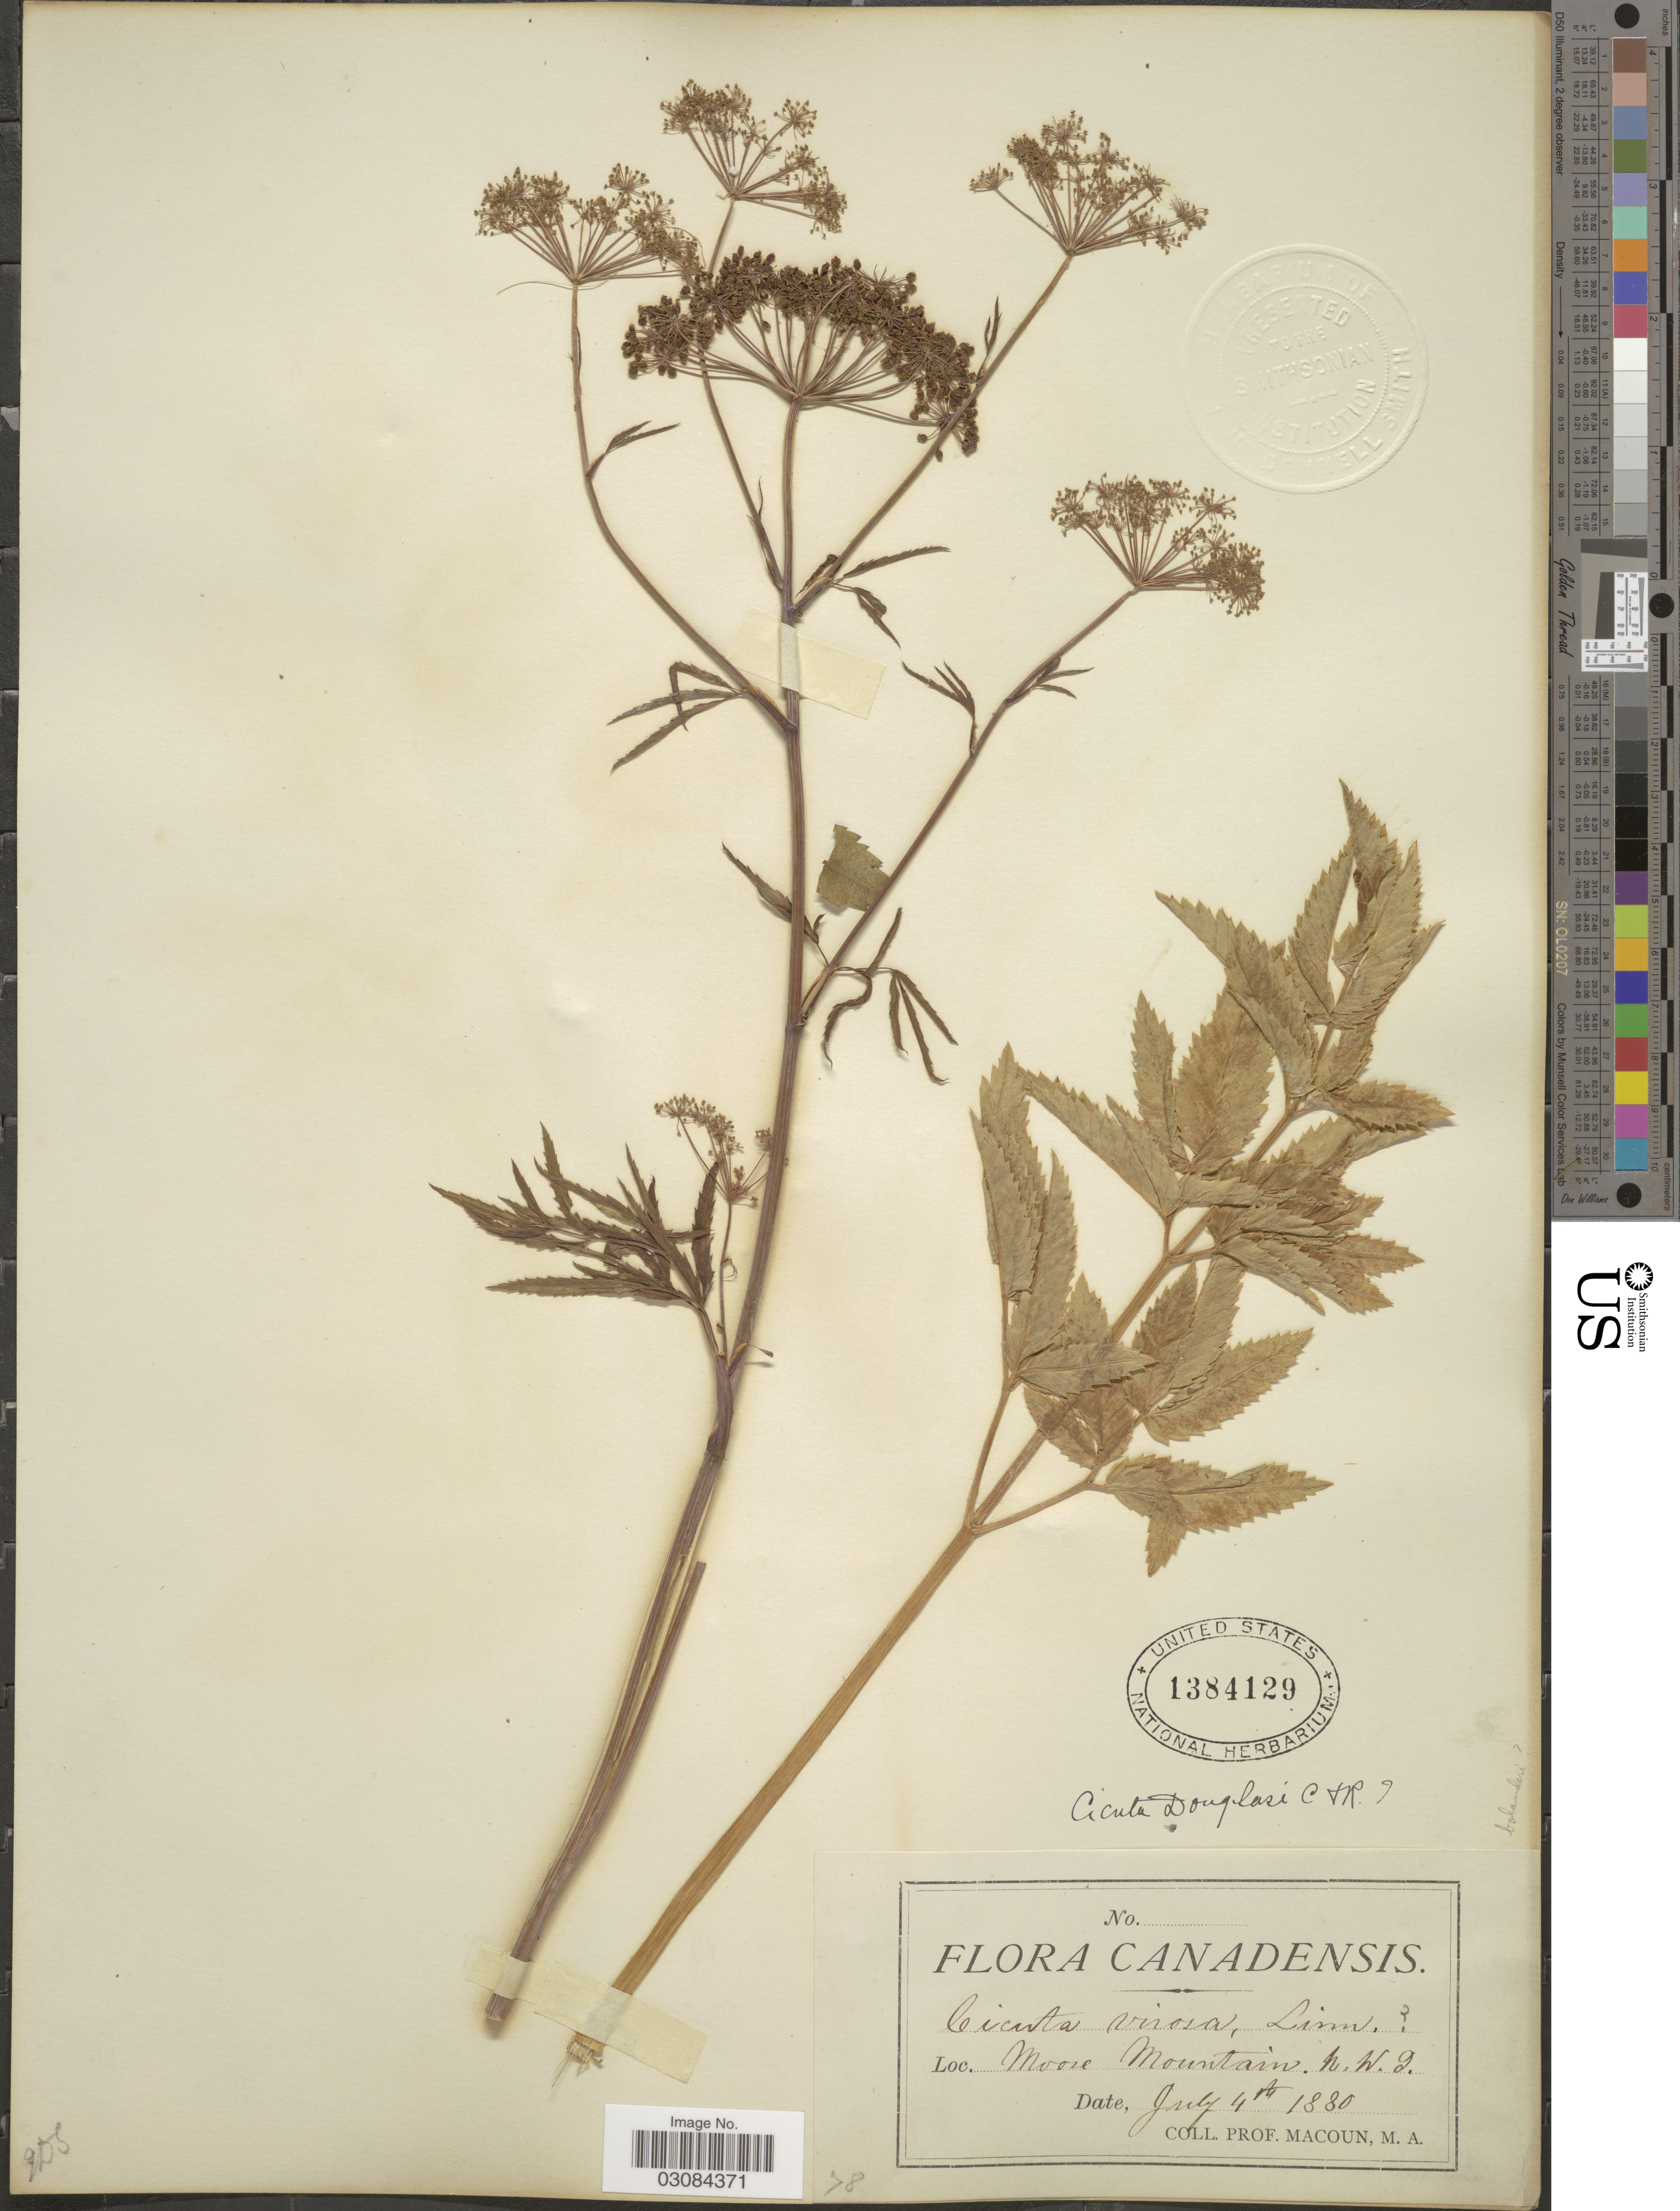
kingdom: Plantae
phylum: Tracheophyta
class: Magnoliopsida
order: Apiales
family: Apiaceae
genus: Cicuta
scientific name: Cicuta douglasii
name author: (DC.) J.M. Coult. & Rose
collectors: Prof. Macoun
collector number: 78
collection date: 1880-07-04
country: Canada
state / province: Northwest Territories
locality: Moose Mountain, N. W. T.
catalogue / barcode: US 1384129